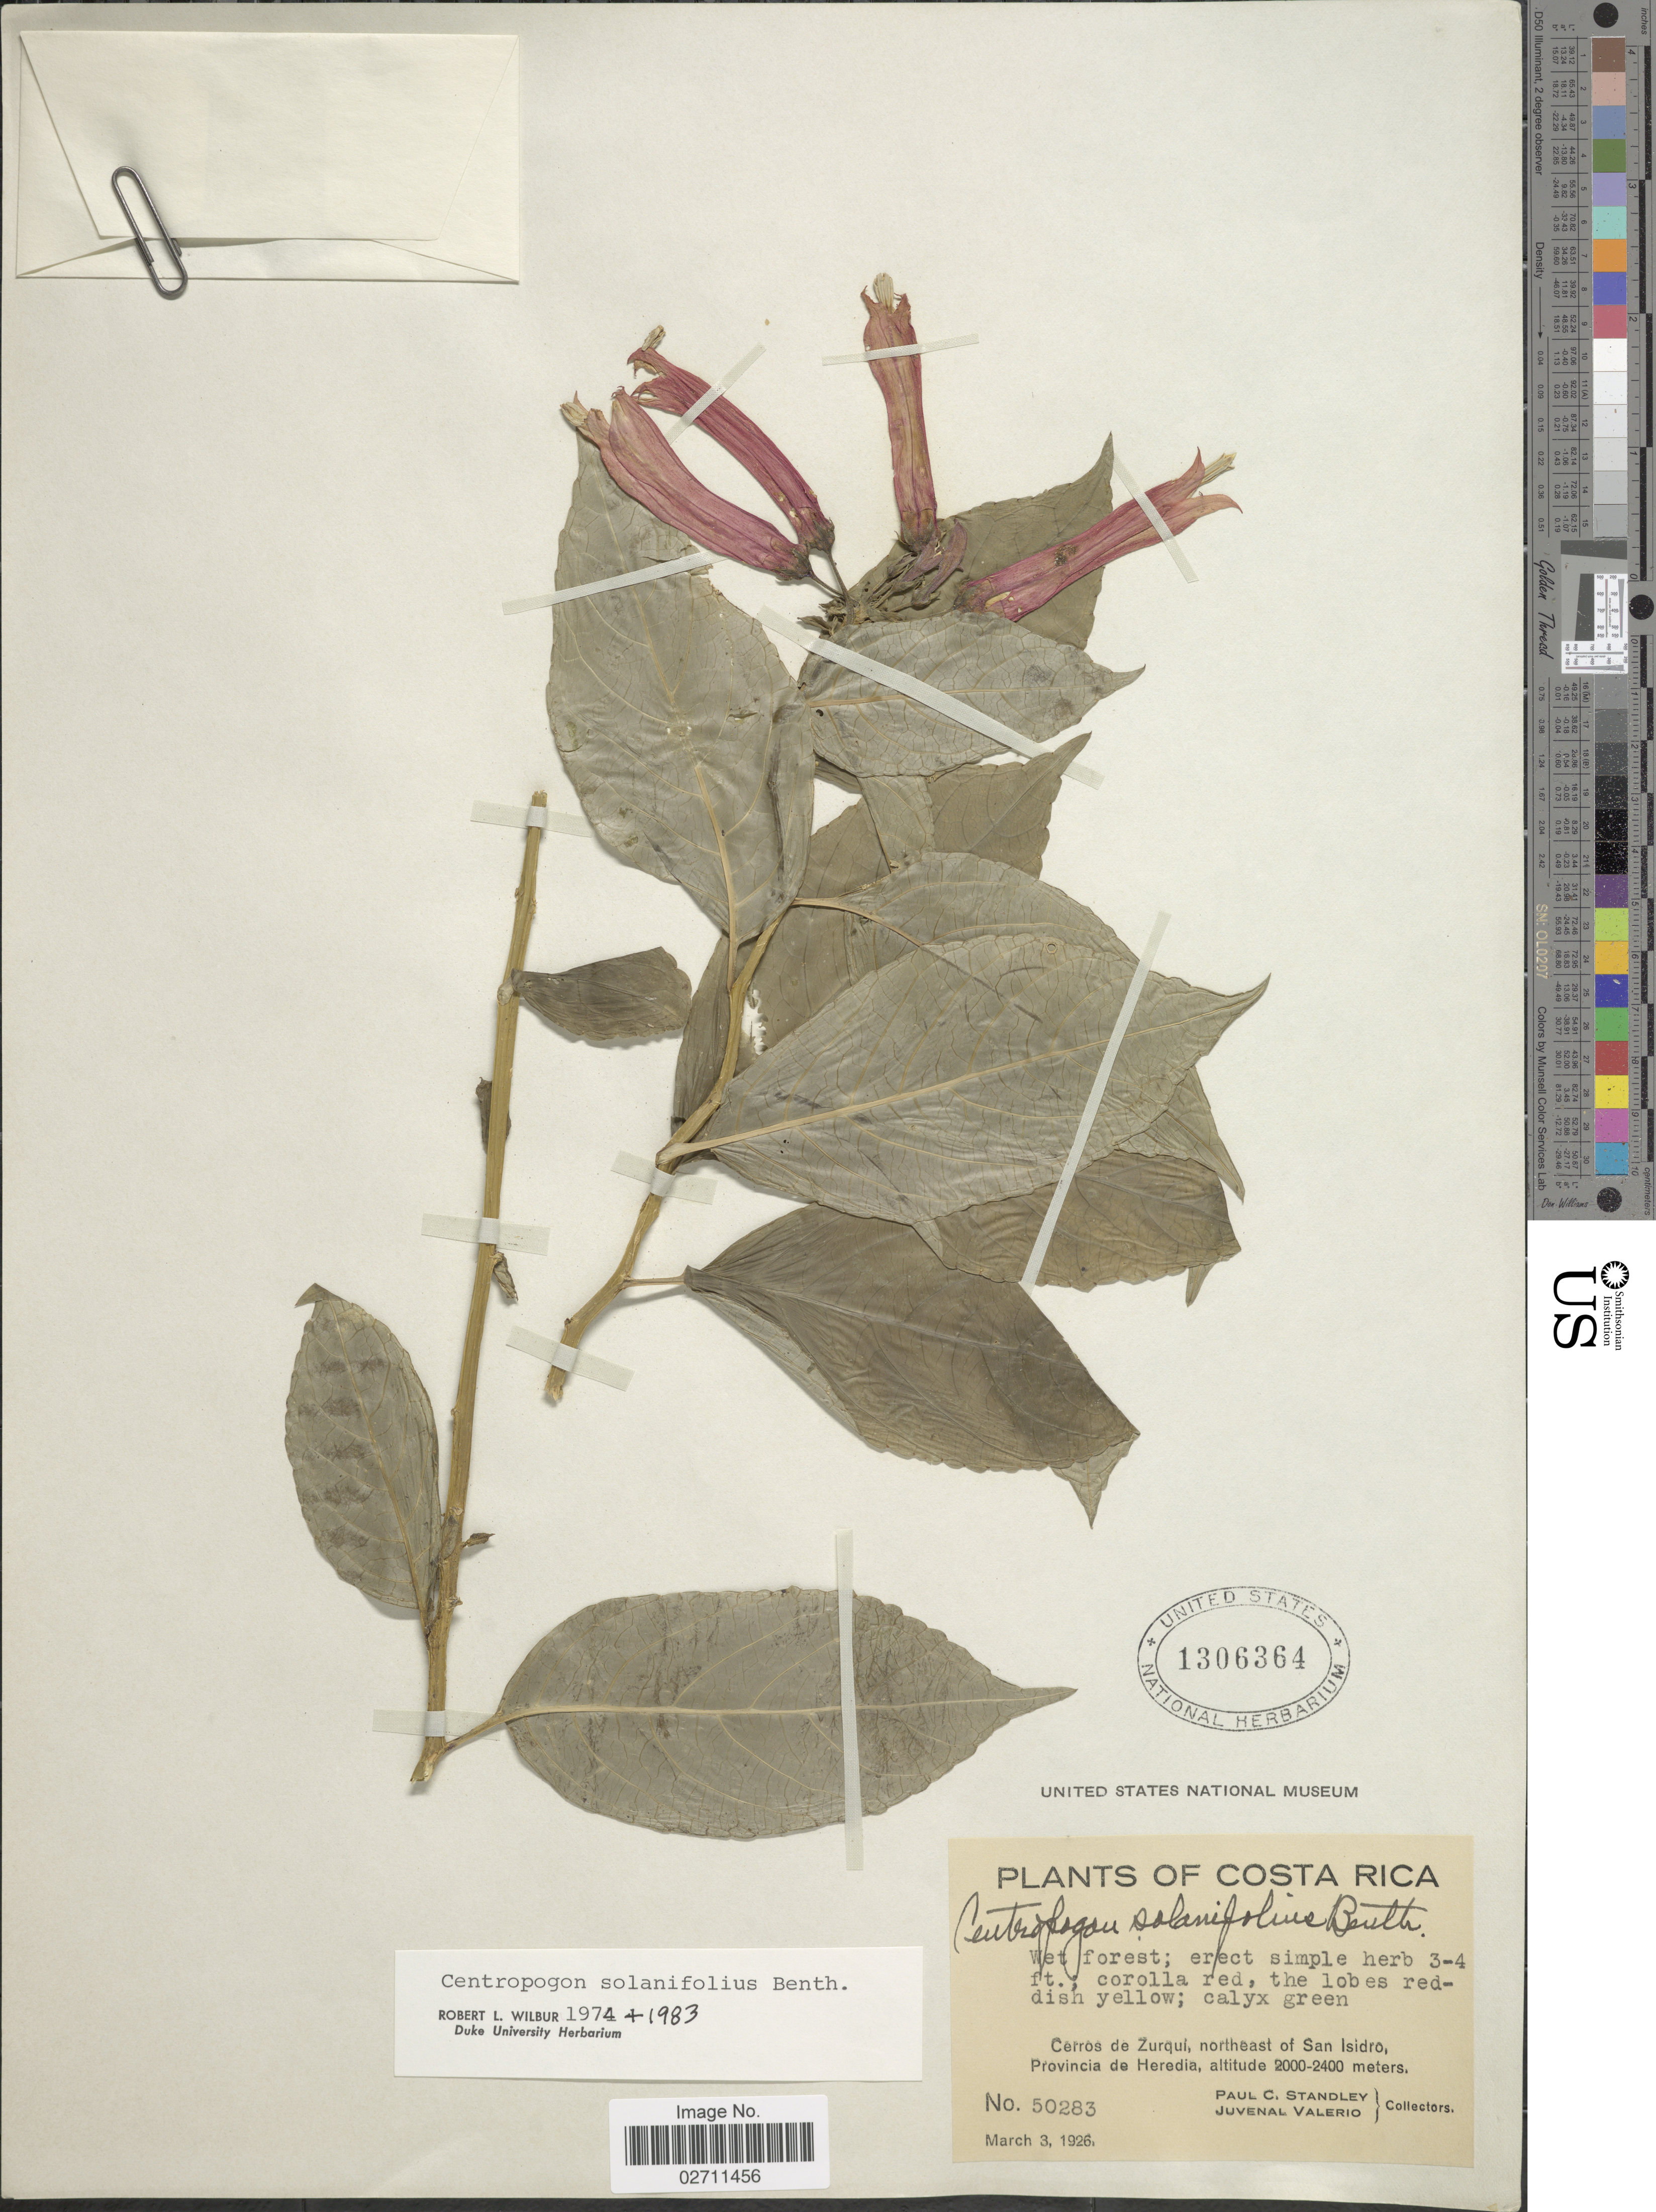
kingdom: Plantae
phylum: Tracheophyta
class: Magnoliopsida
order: Asterales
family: Campanulaceae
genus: Centropogon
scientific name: Centropogon solanifolius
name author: Benth.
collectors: P. C. Standley & J. Valerio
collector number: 50283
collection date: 1926-03-03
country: Costa Rica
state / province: Heredia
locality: Cerros de Zurqui, northeast of San Isidro.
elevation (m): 2000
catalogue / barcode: US 1306364